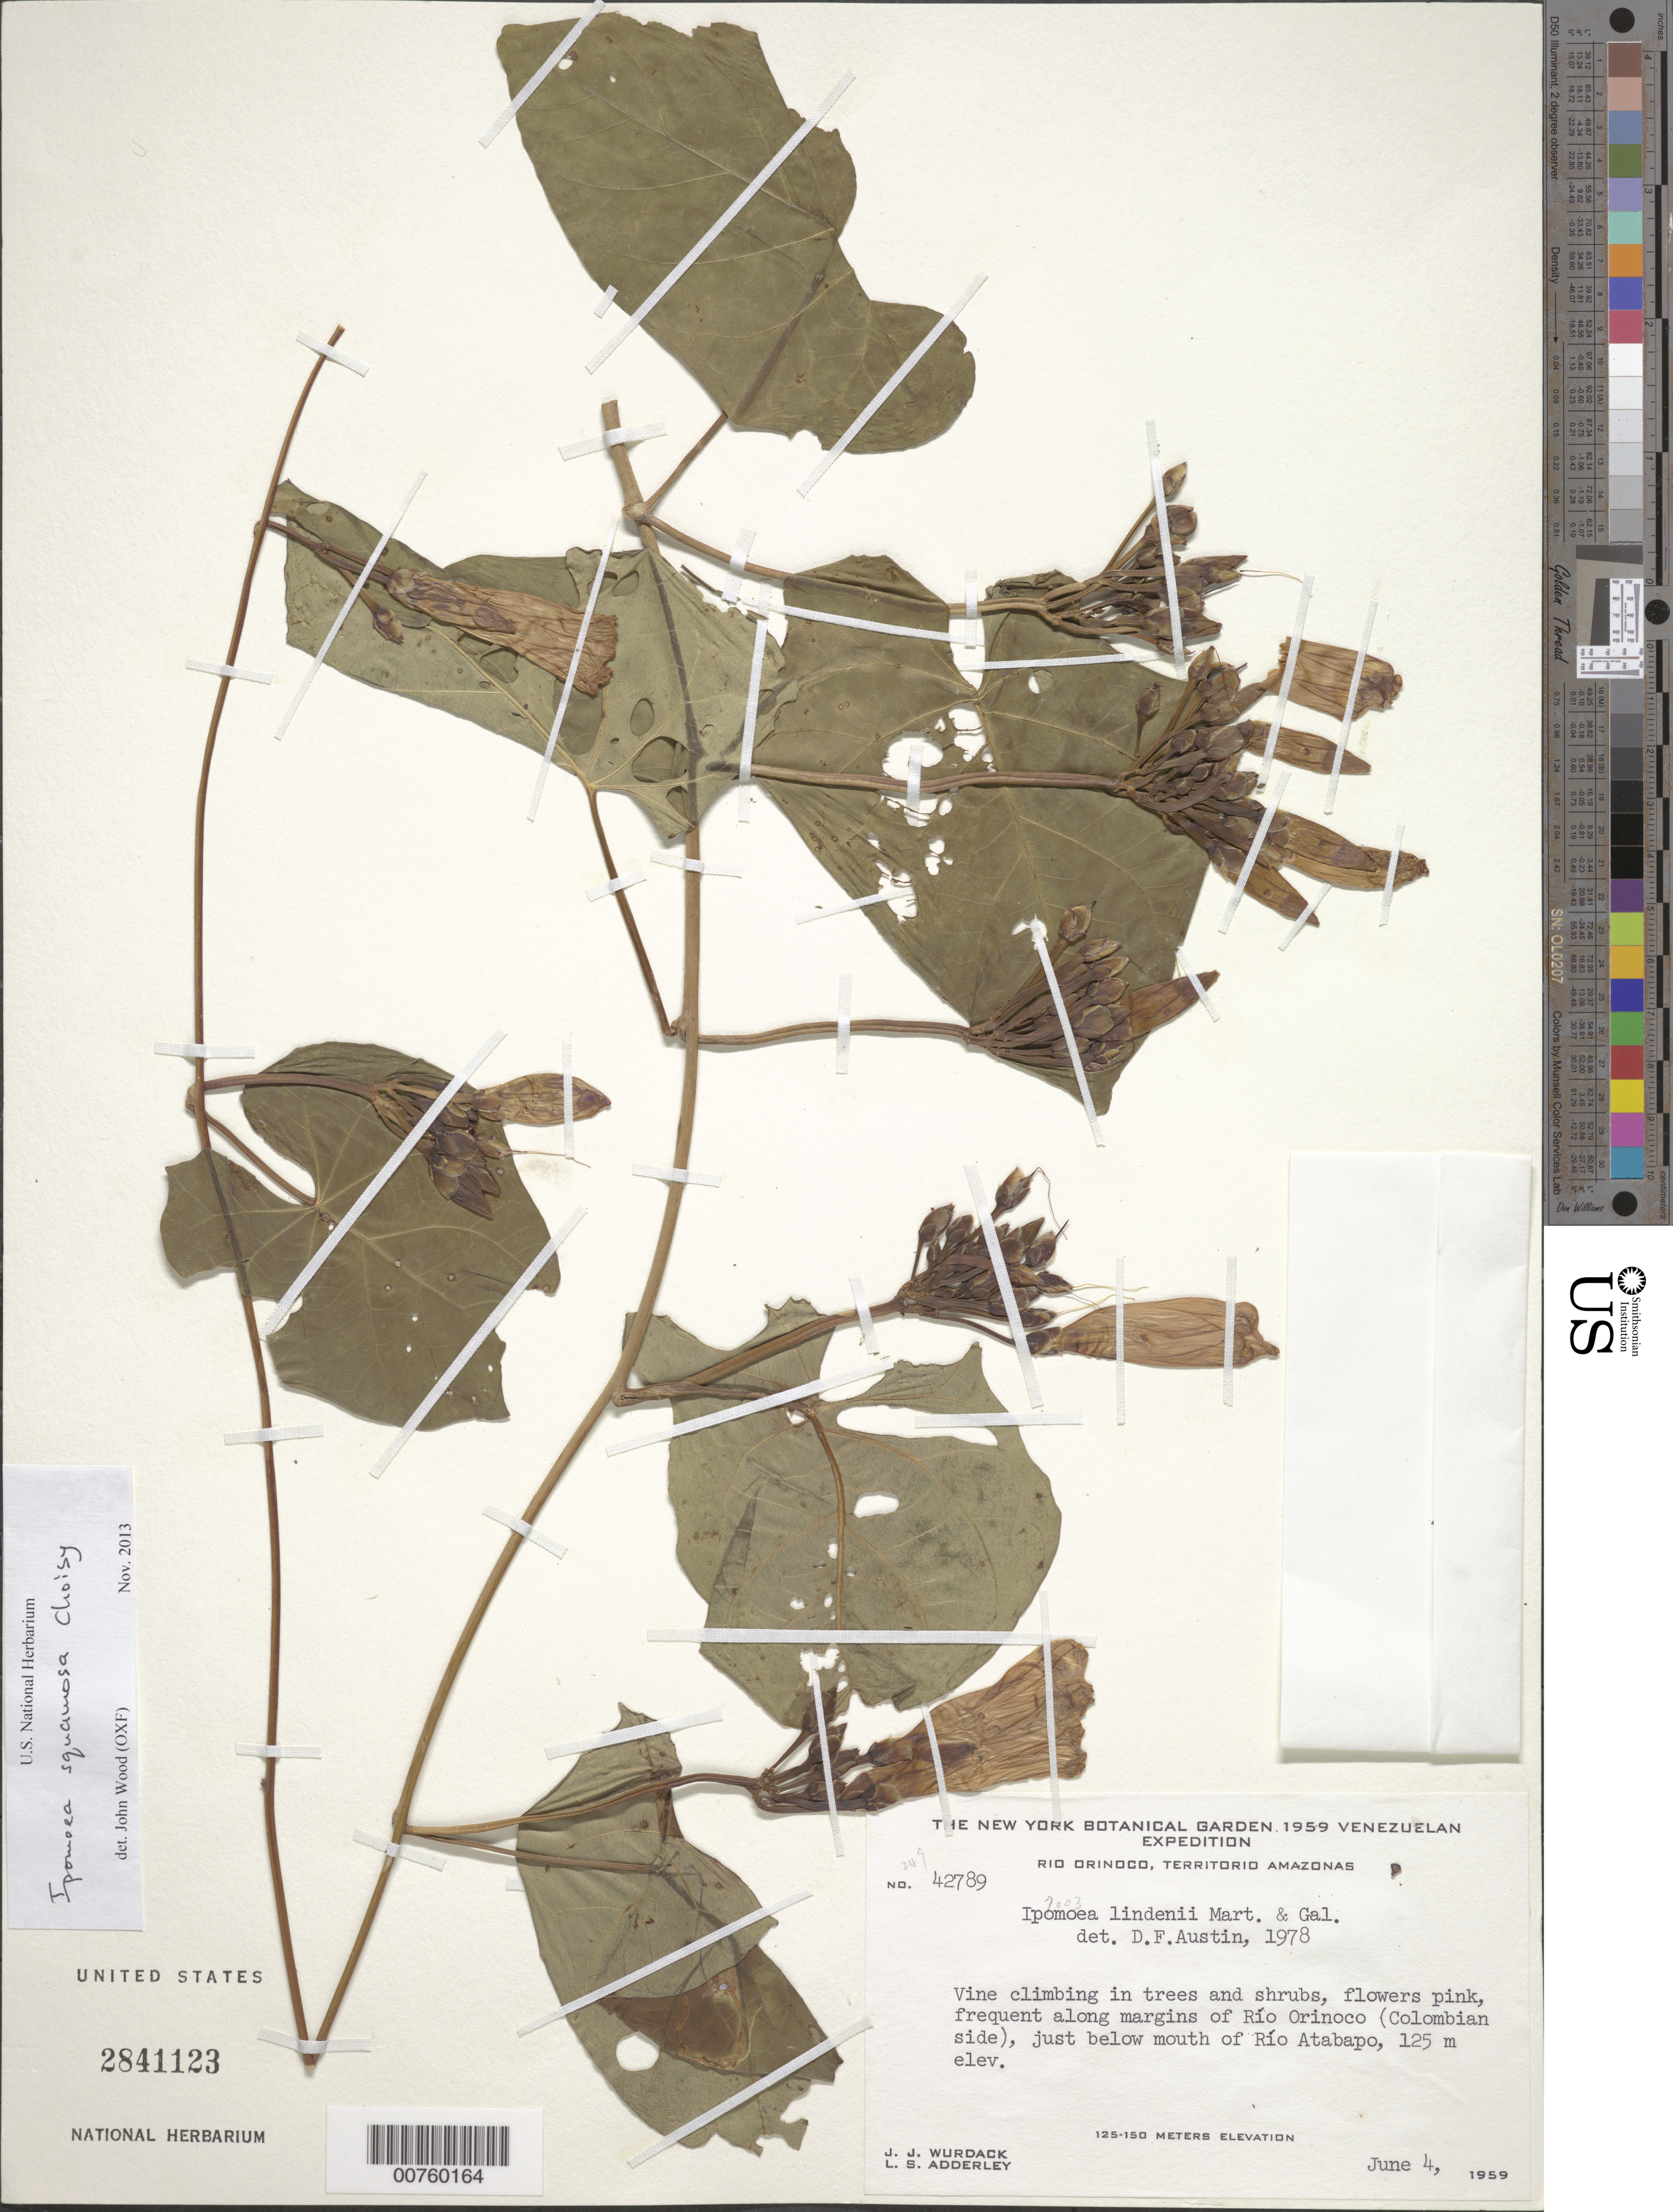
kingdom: Plantae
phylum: Tracheophyta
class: Magnoliopsida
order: Solanales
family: Convolvulaceae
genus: Ipomoea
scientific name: Ipomoea squamosa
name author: Choisy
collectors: J. J. Wurdack & L. S. Adderley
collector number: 42789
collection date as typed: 4-Jun-59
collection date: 1959-06-04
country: Colombia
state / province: Vichada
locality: Río Orinoco, below mouth of Río Atabapo (Colombian side)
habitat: Along river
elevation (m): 125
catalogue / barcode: US 2841123